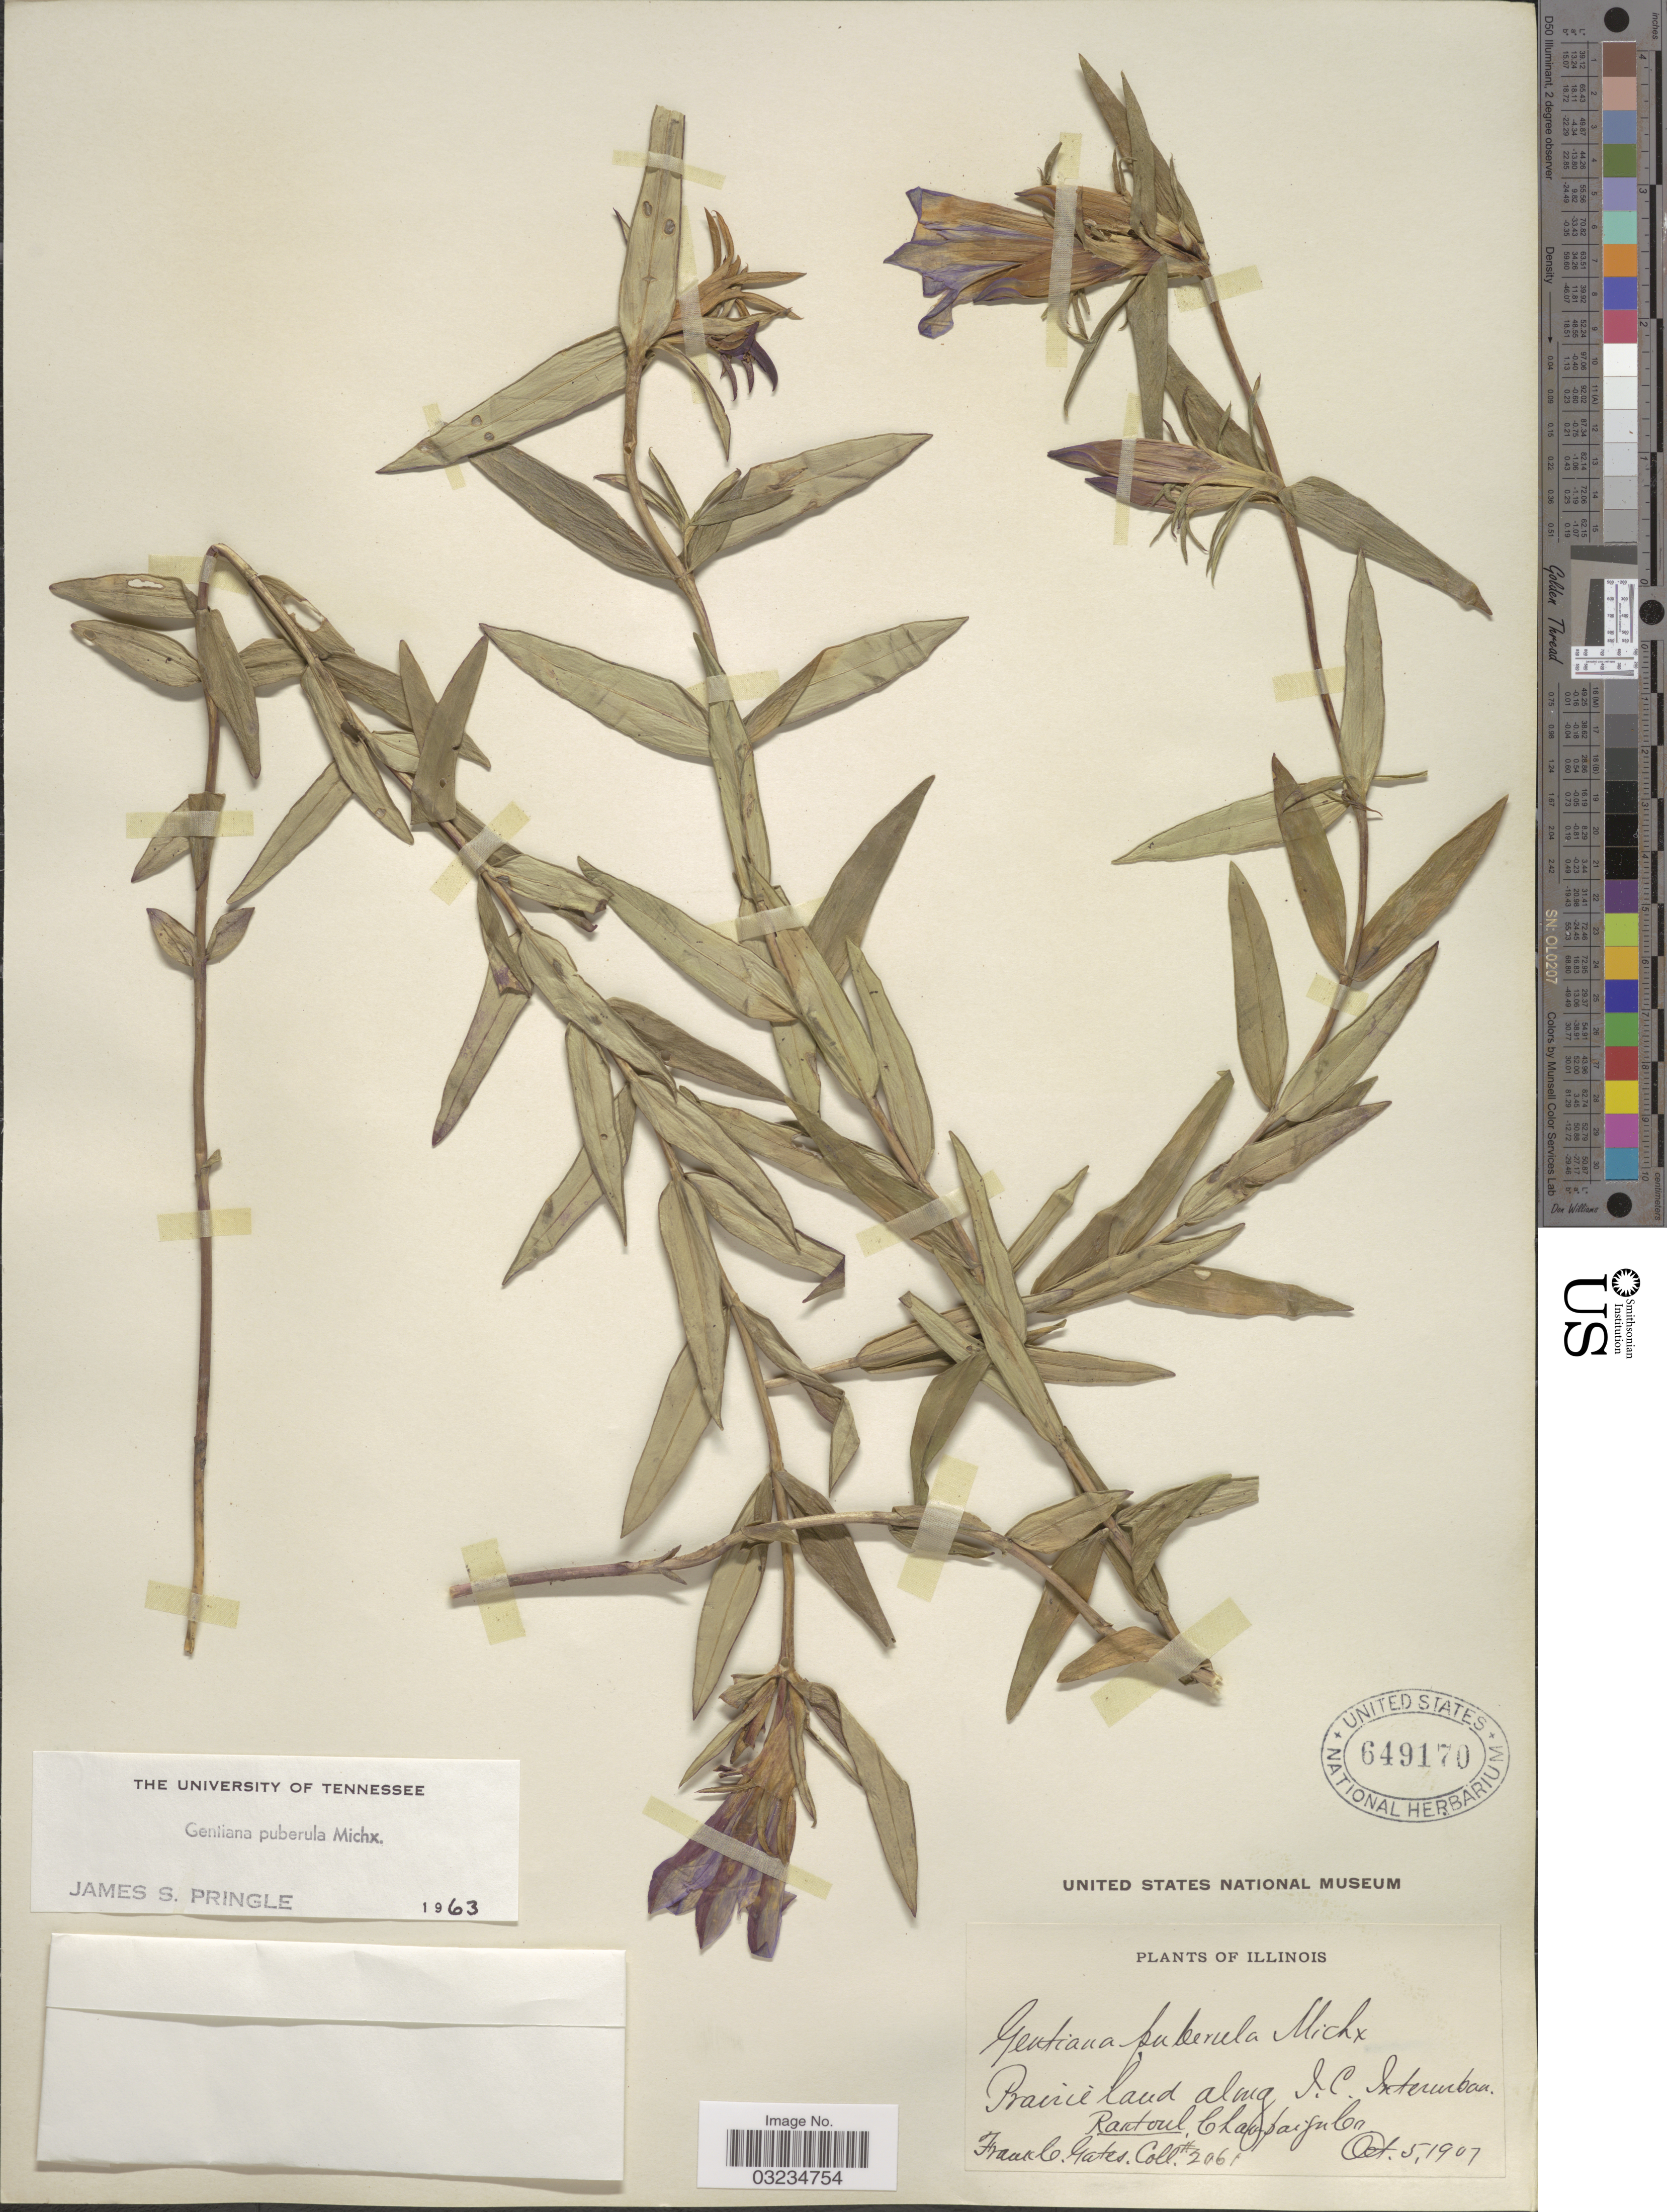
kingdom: Plantae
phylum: Tracheophyta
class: Magnoliopsida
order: Gentianales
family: Gentianaceae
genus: Gentiana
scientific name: Gentiana puberula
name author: Michx.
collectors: F. C. Gates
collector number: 2061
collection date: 1907-10-05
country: United States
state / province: Illinois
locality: Prairie land along I.C. Interurban Rantoul, Champaign Co.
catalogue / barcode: US 649170